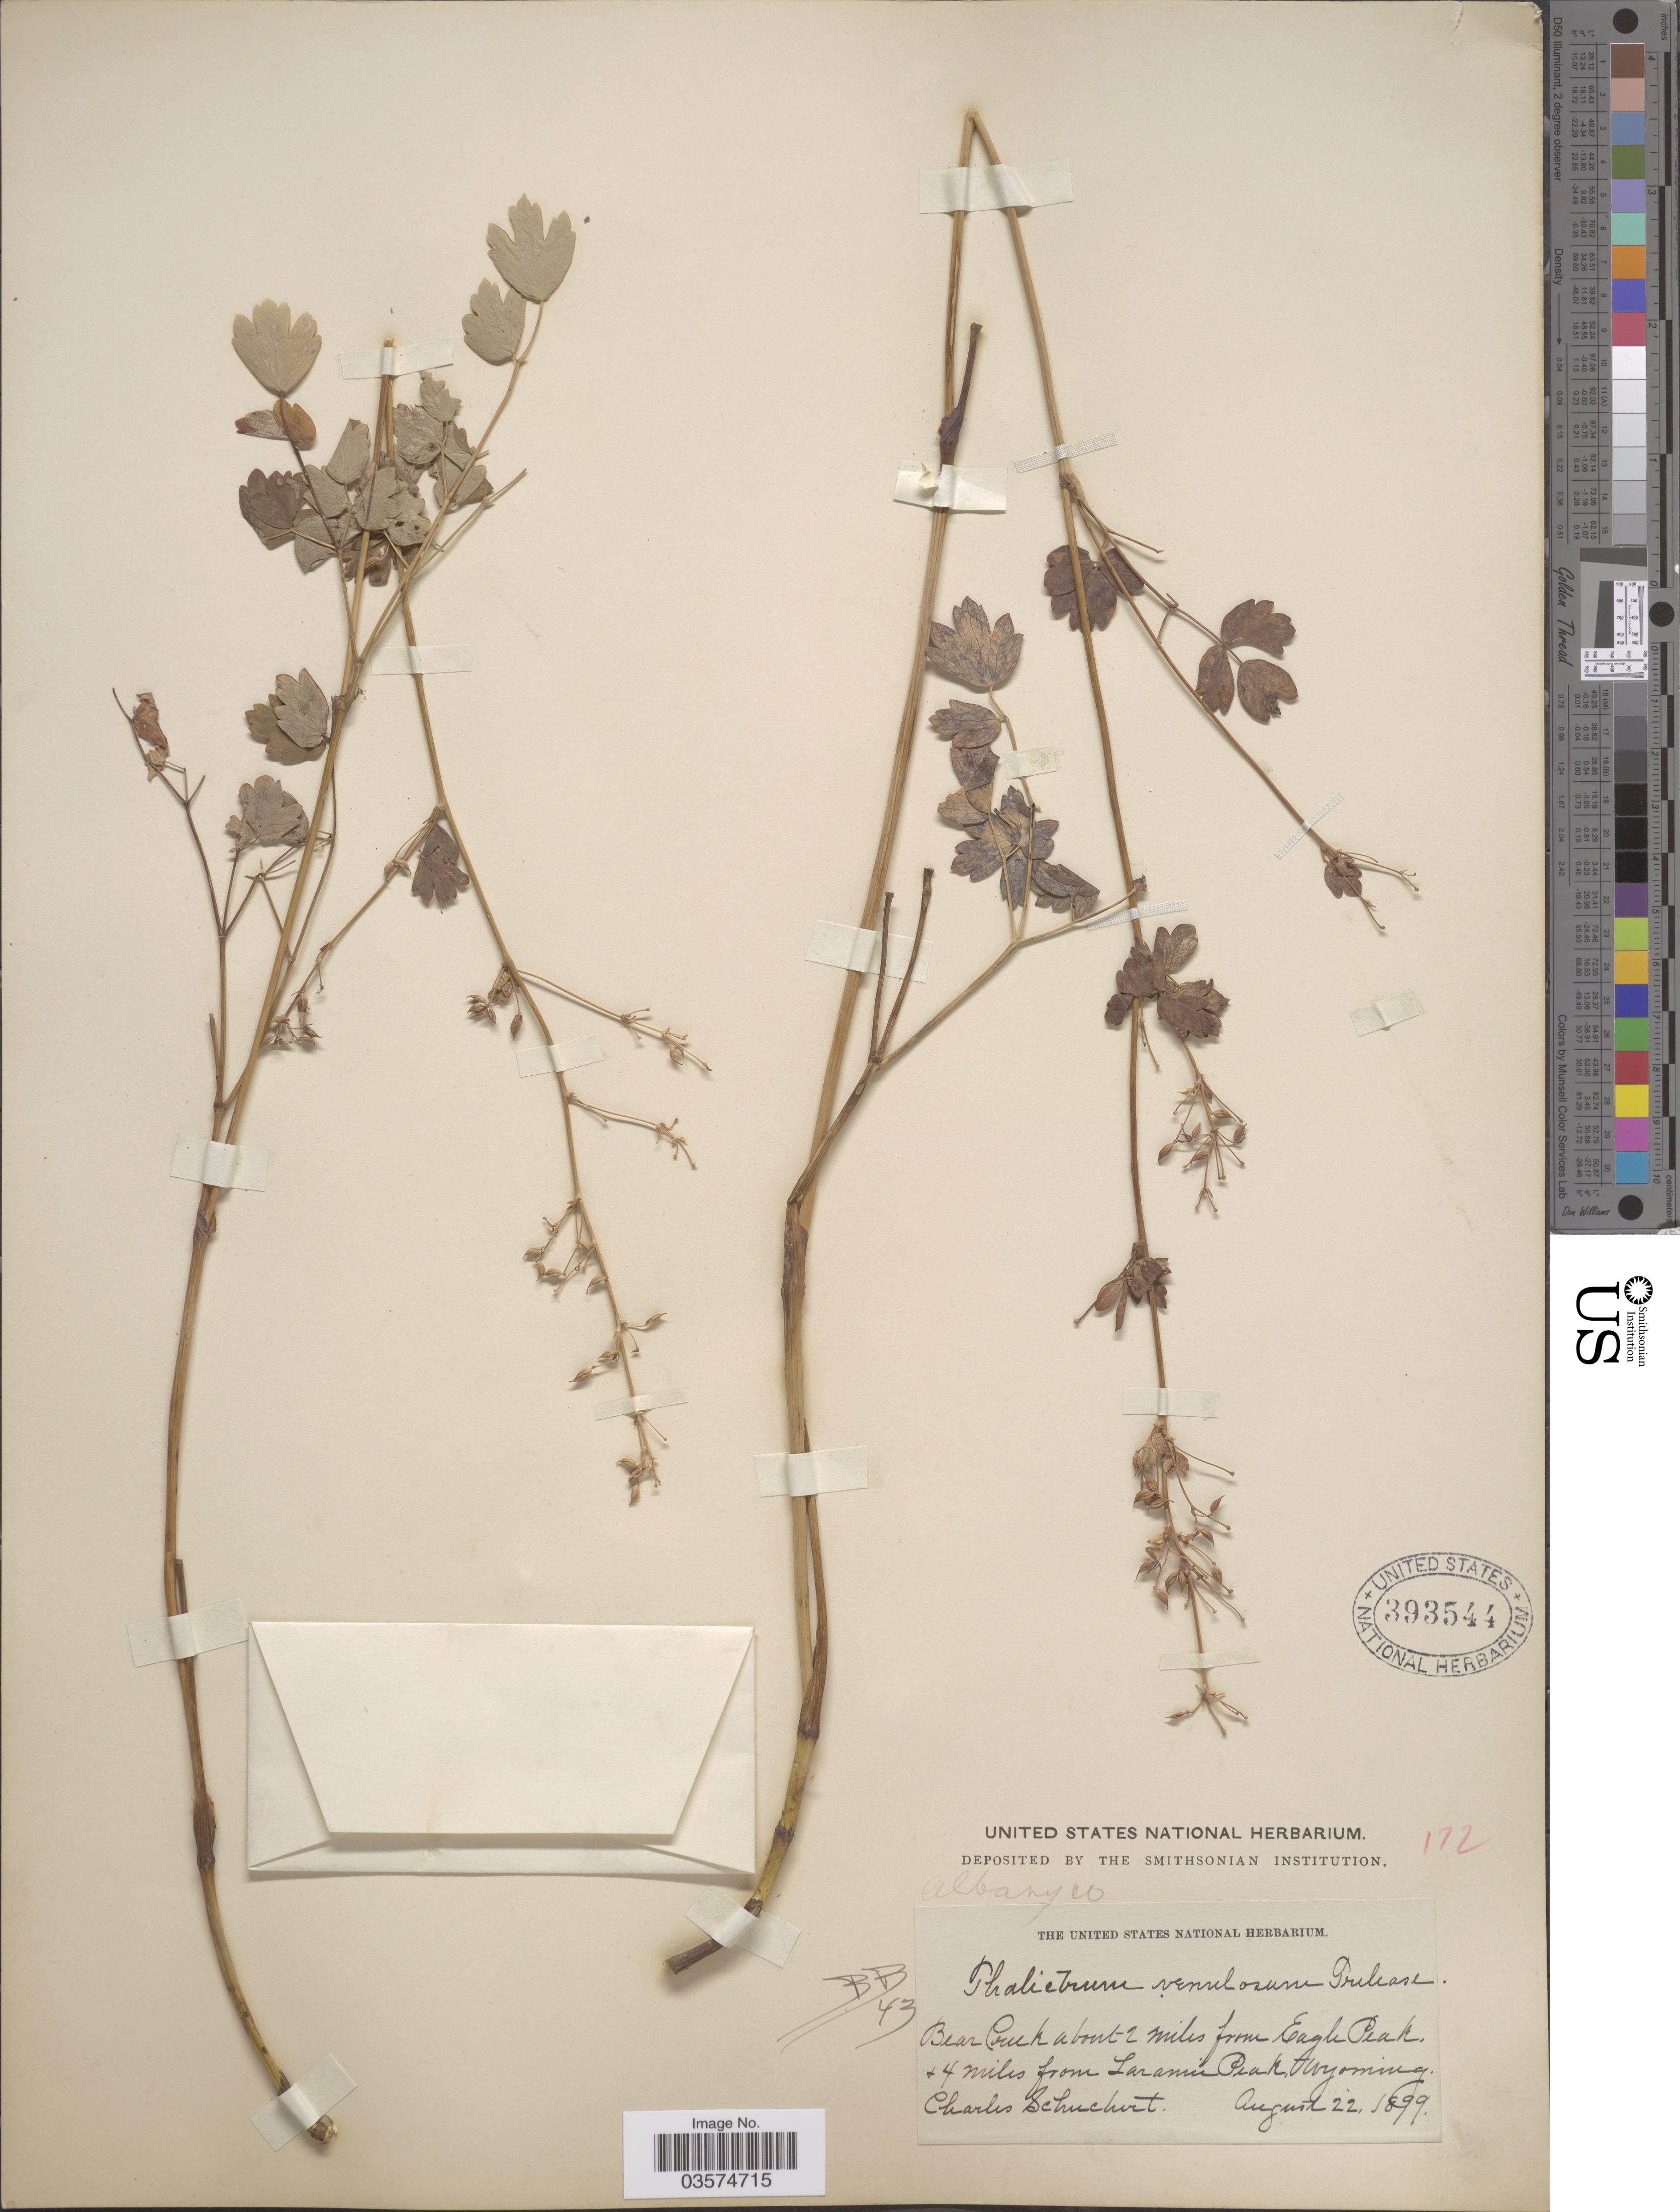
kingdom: Plantae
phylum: Tracheophyta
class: Magnoliopsida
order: Ranunculales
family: Ranunculaceae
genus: Thalictrum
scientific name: Thalictrum venulosum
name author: Trel.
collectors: C. Schuchert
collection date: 1899-08-22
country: United States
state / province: Wyoming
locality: Bear Creek about 2 miles from Eagle Peak, 4 miles from Laramie Peak. Albany Co.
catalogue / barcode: US 393544